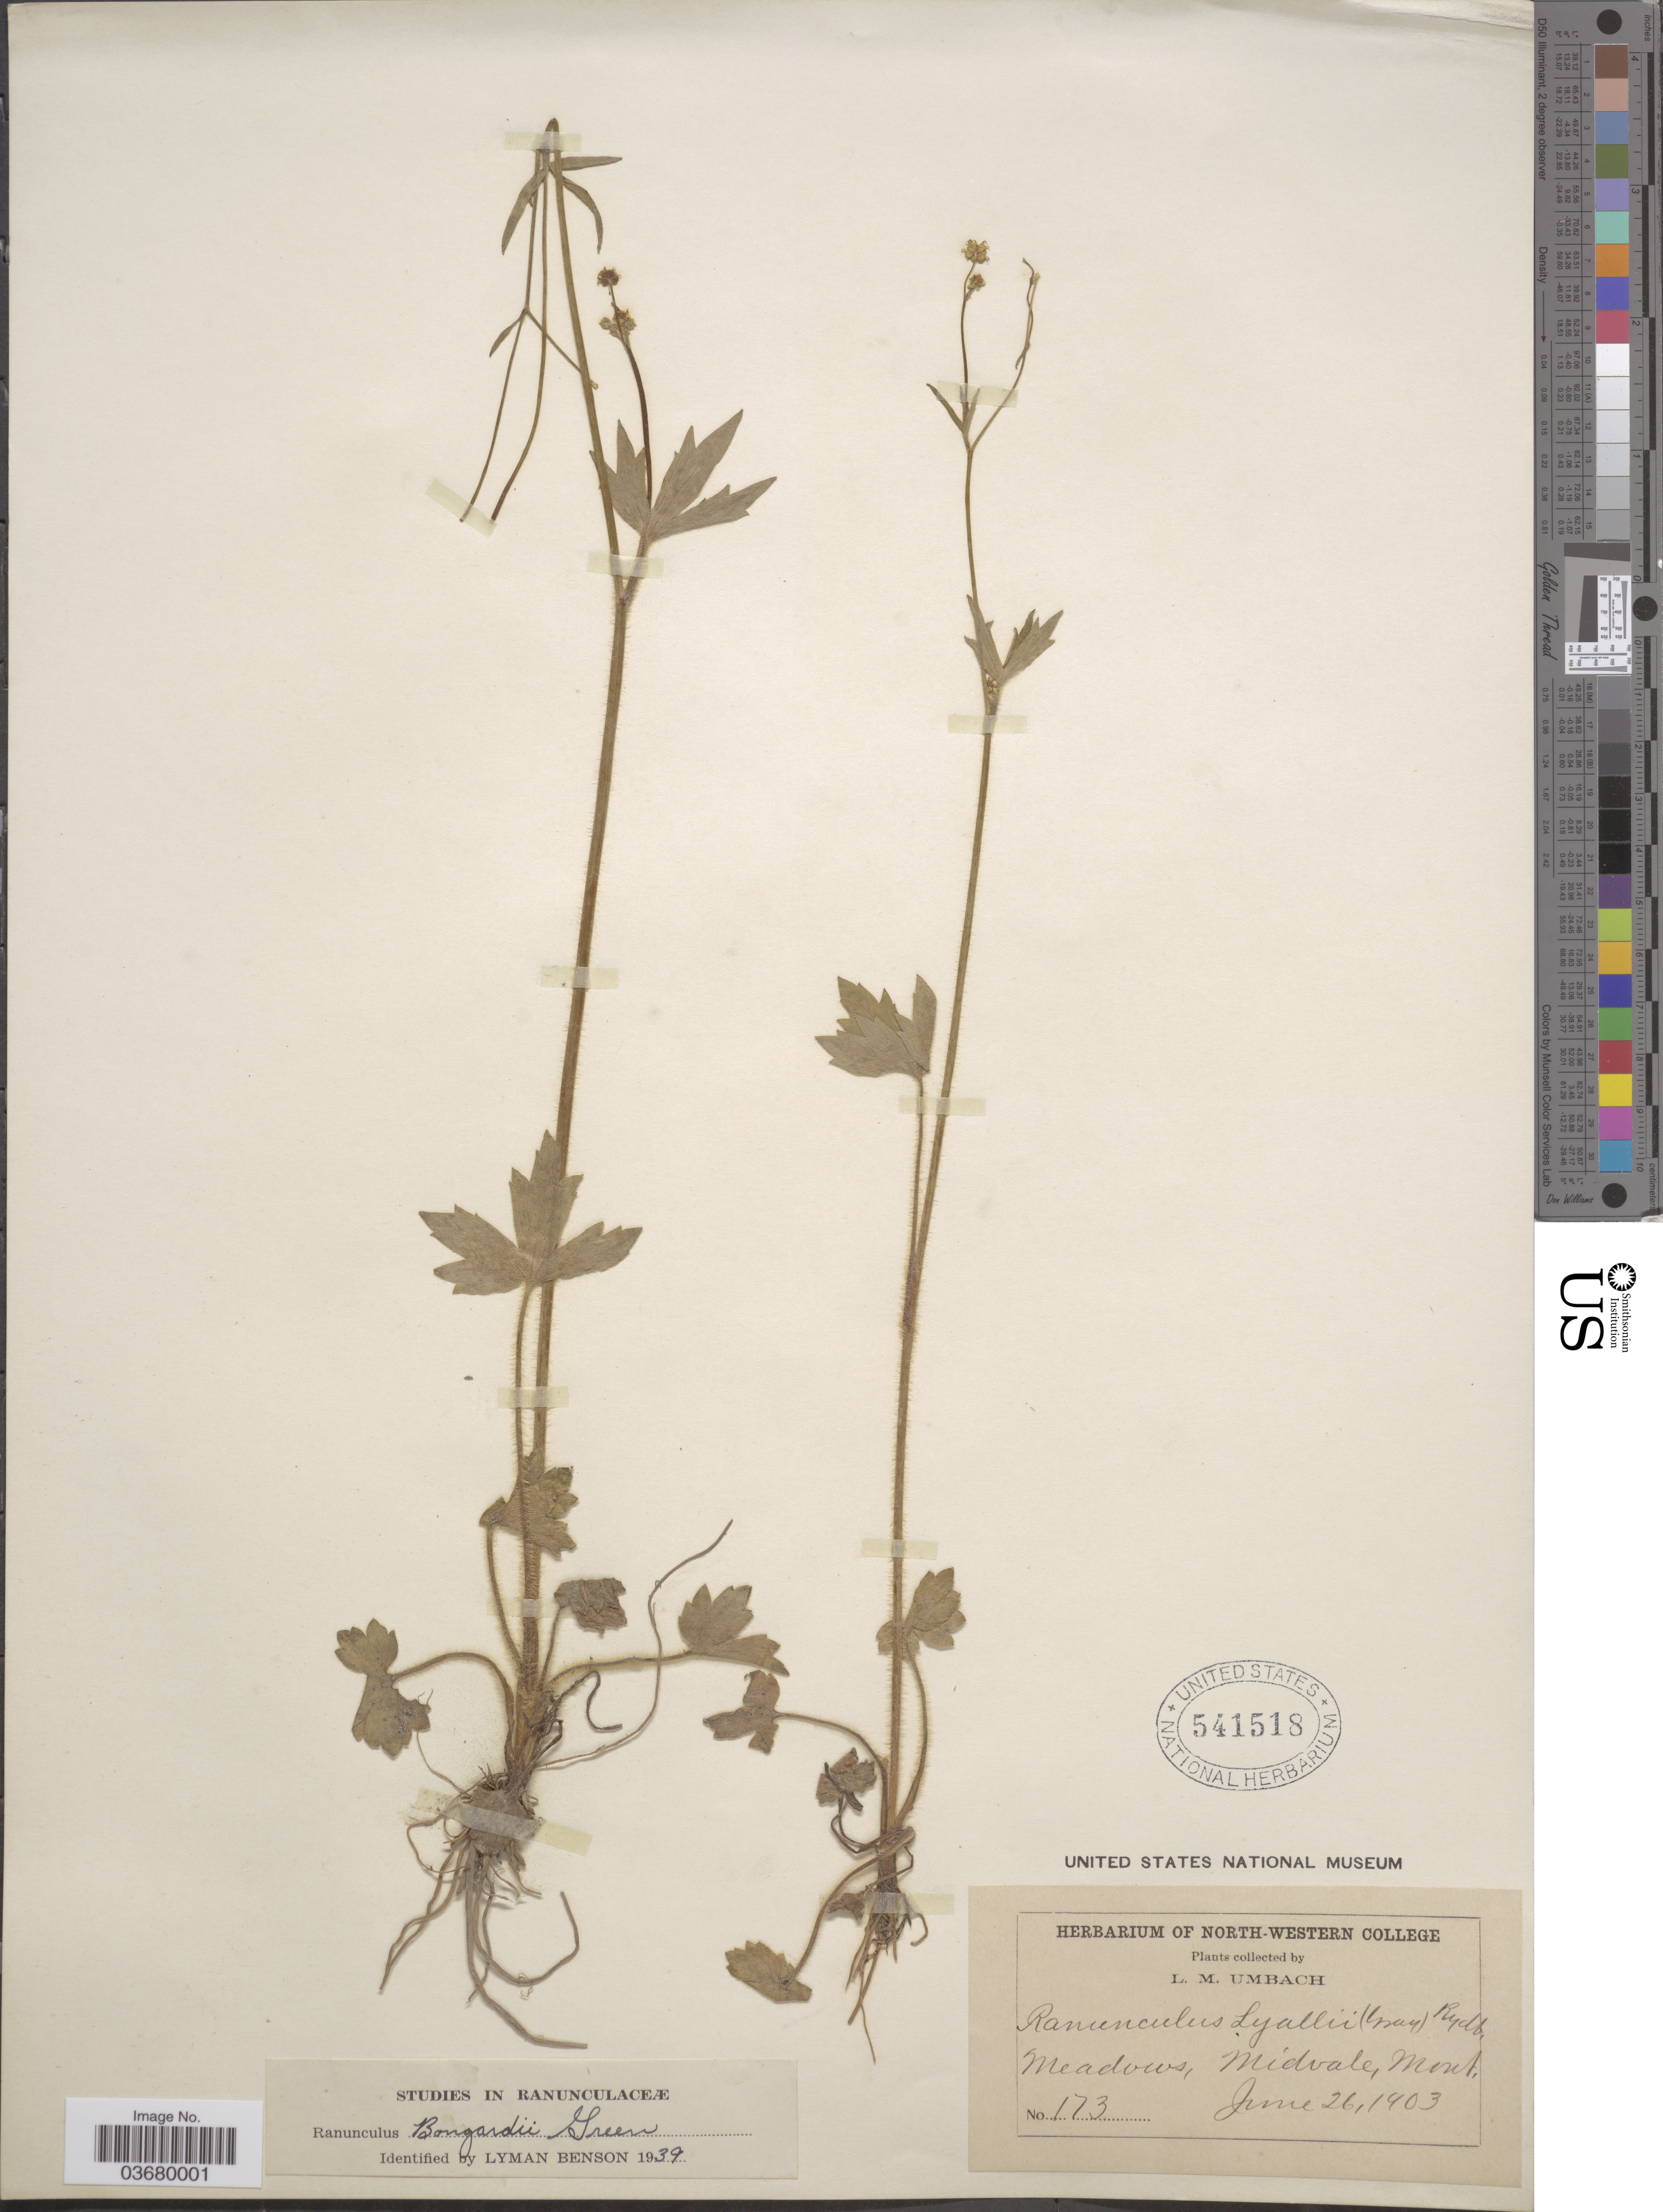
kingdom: Plantae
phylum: Tracheophyta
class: Magnoliopsida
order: Ranunculales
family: Ranunculaceae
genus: Ranunculus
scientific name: Ranunculus bongardii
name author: Greene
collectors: L. M. Umbach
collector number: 173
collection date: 1903-06-26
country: United States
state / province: Montana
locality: Midvale.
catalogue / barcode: US 541518